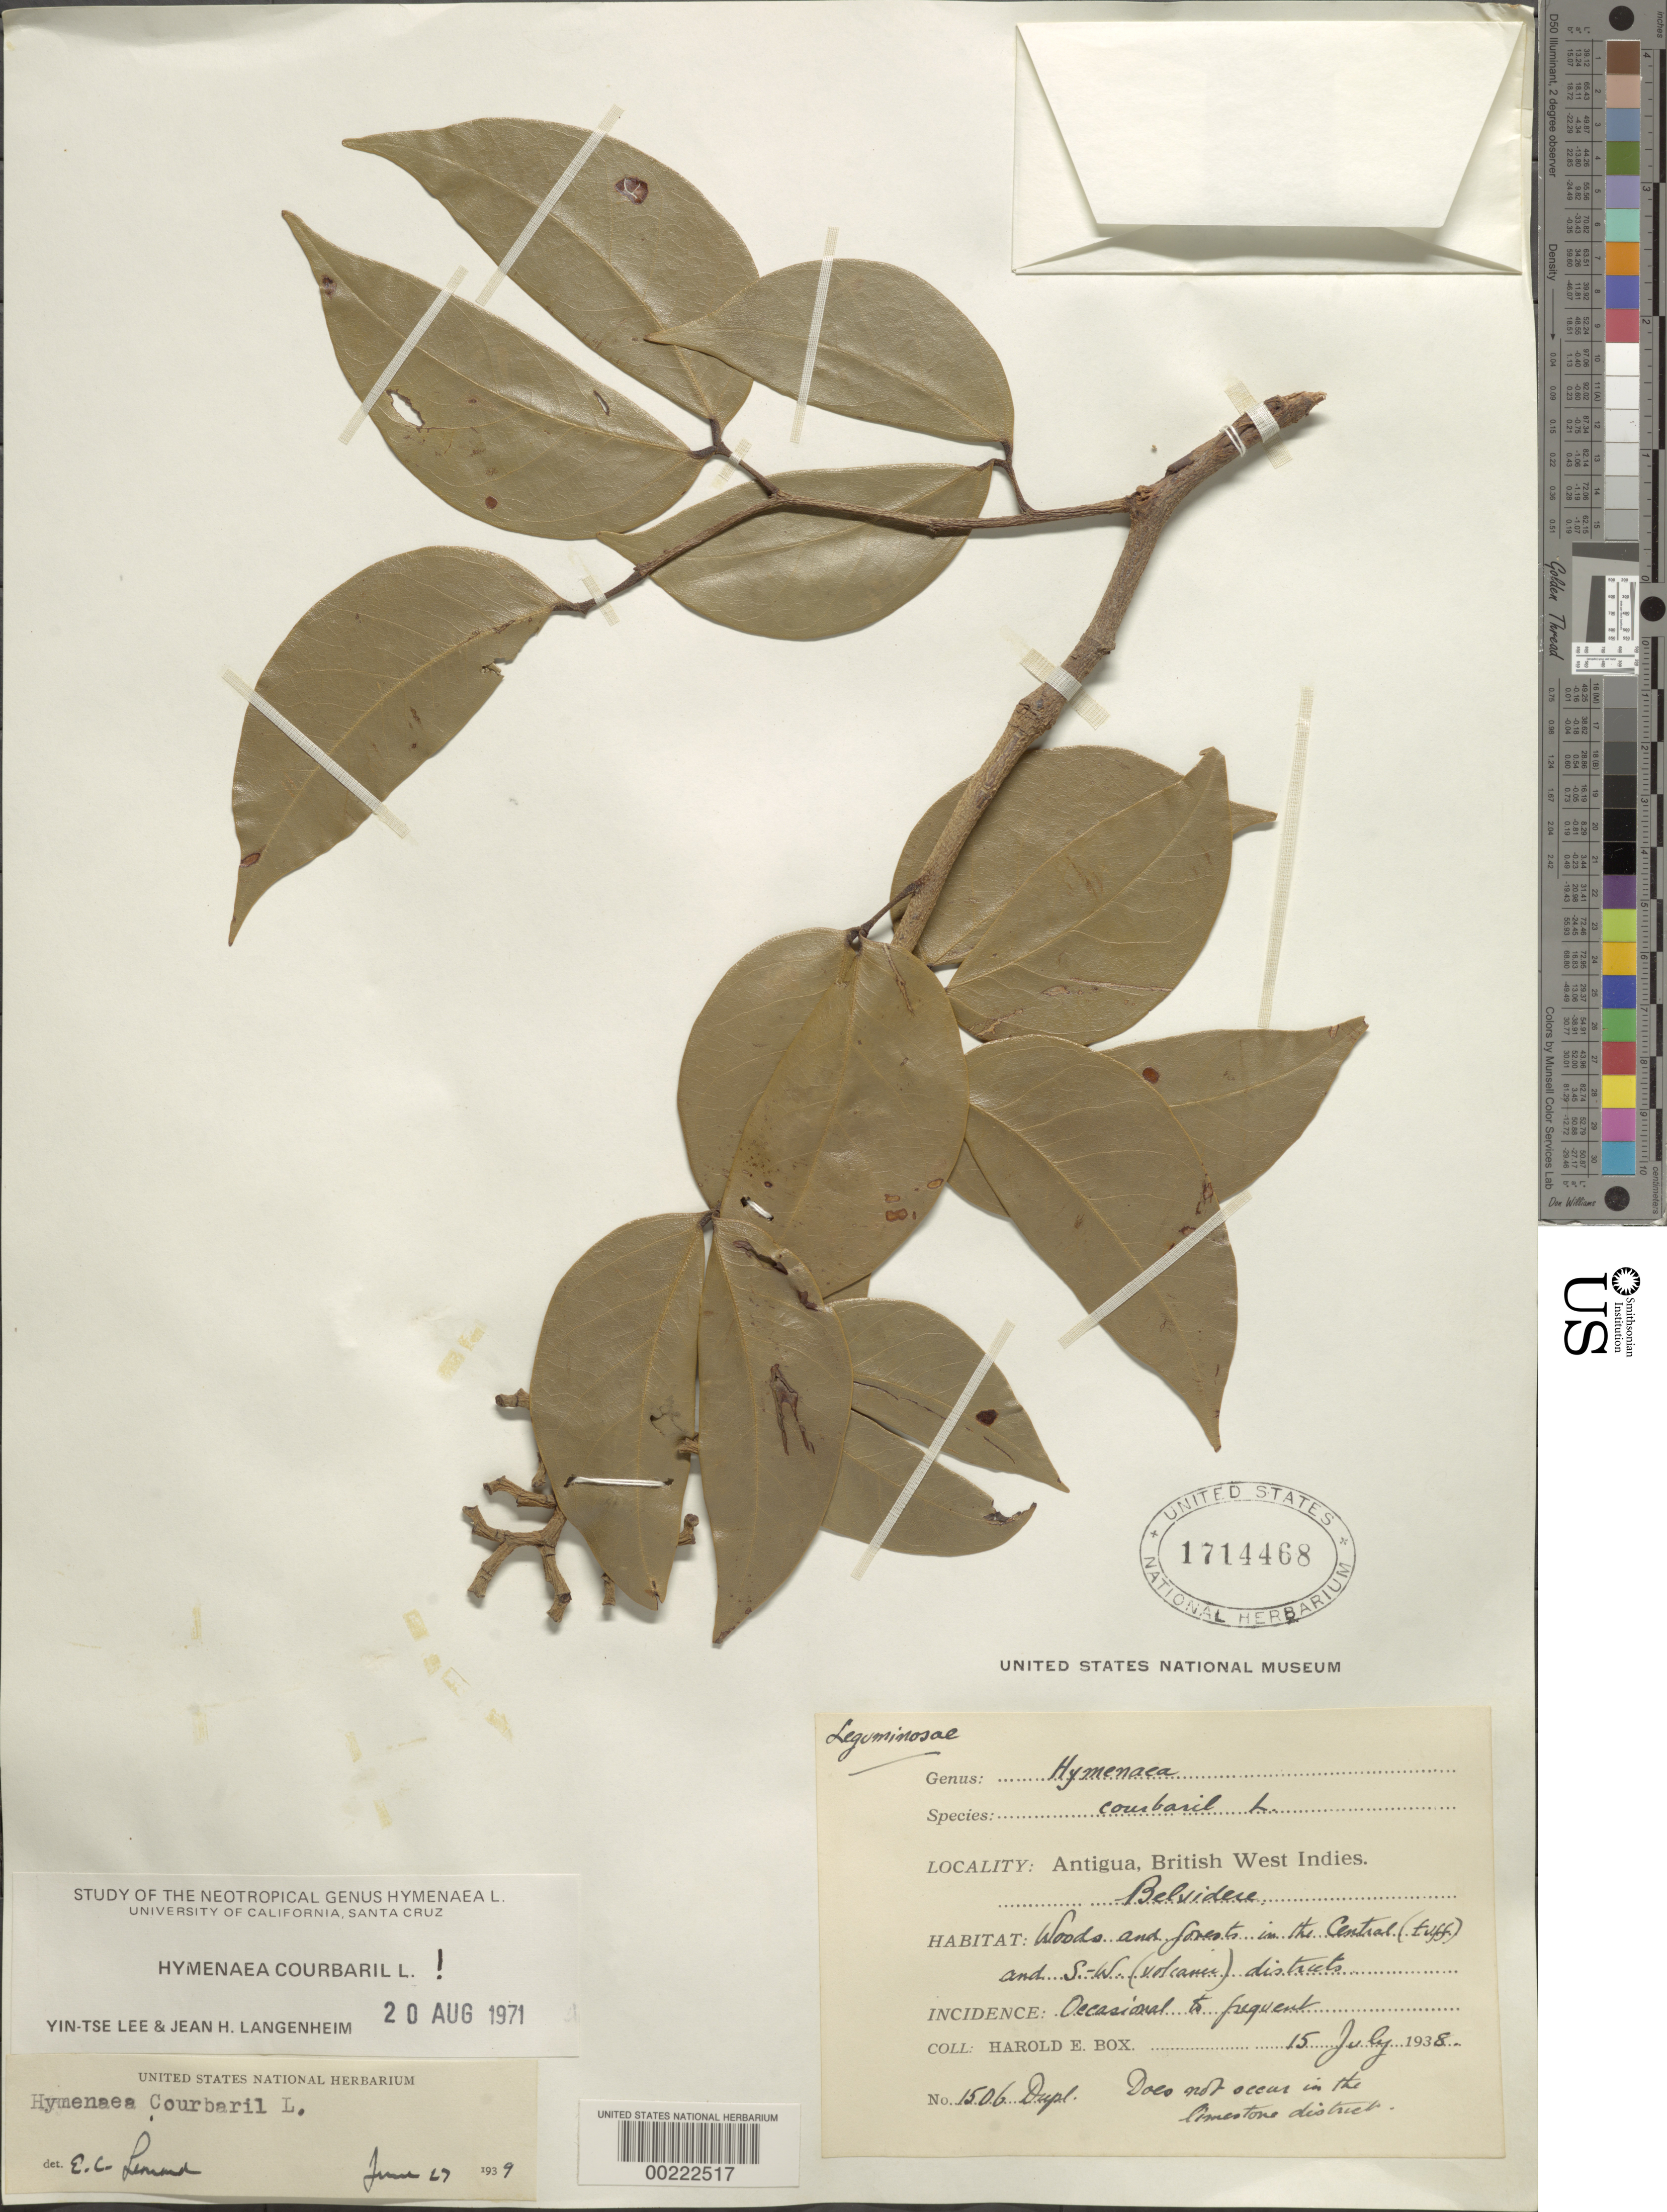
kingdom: Plantae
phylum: Tracheophyta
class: Magnoliopsida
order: Fabales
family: Fabaceae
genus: Hymenaea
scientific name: Hymenaea courbaril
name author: L.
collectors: H. E. Box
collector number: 1506 Dupl.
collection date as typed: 15 Jul 1938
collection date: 1938-07-15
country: Antigua and Barbuda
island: Antigua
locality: Belvidere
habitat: Woods and forests in the central (tuff) and sw (volcanic) districts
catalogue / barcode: US 1714468